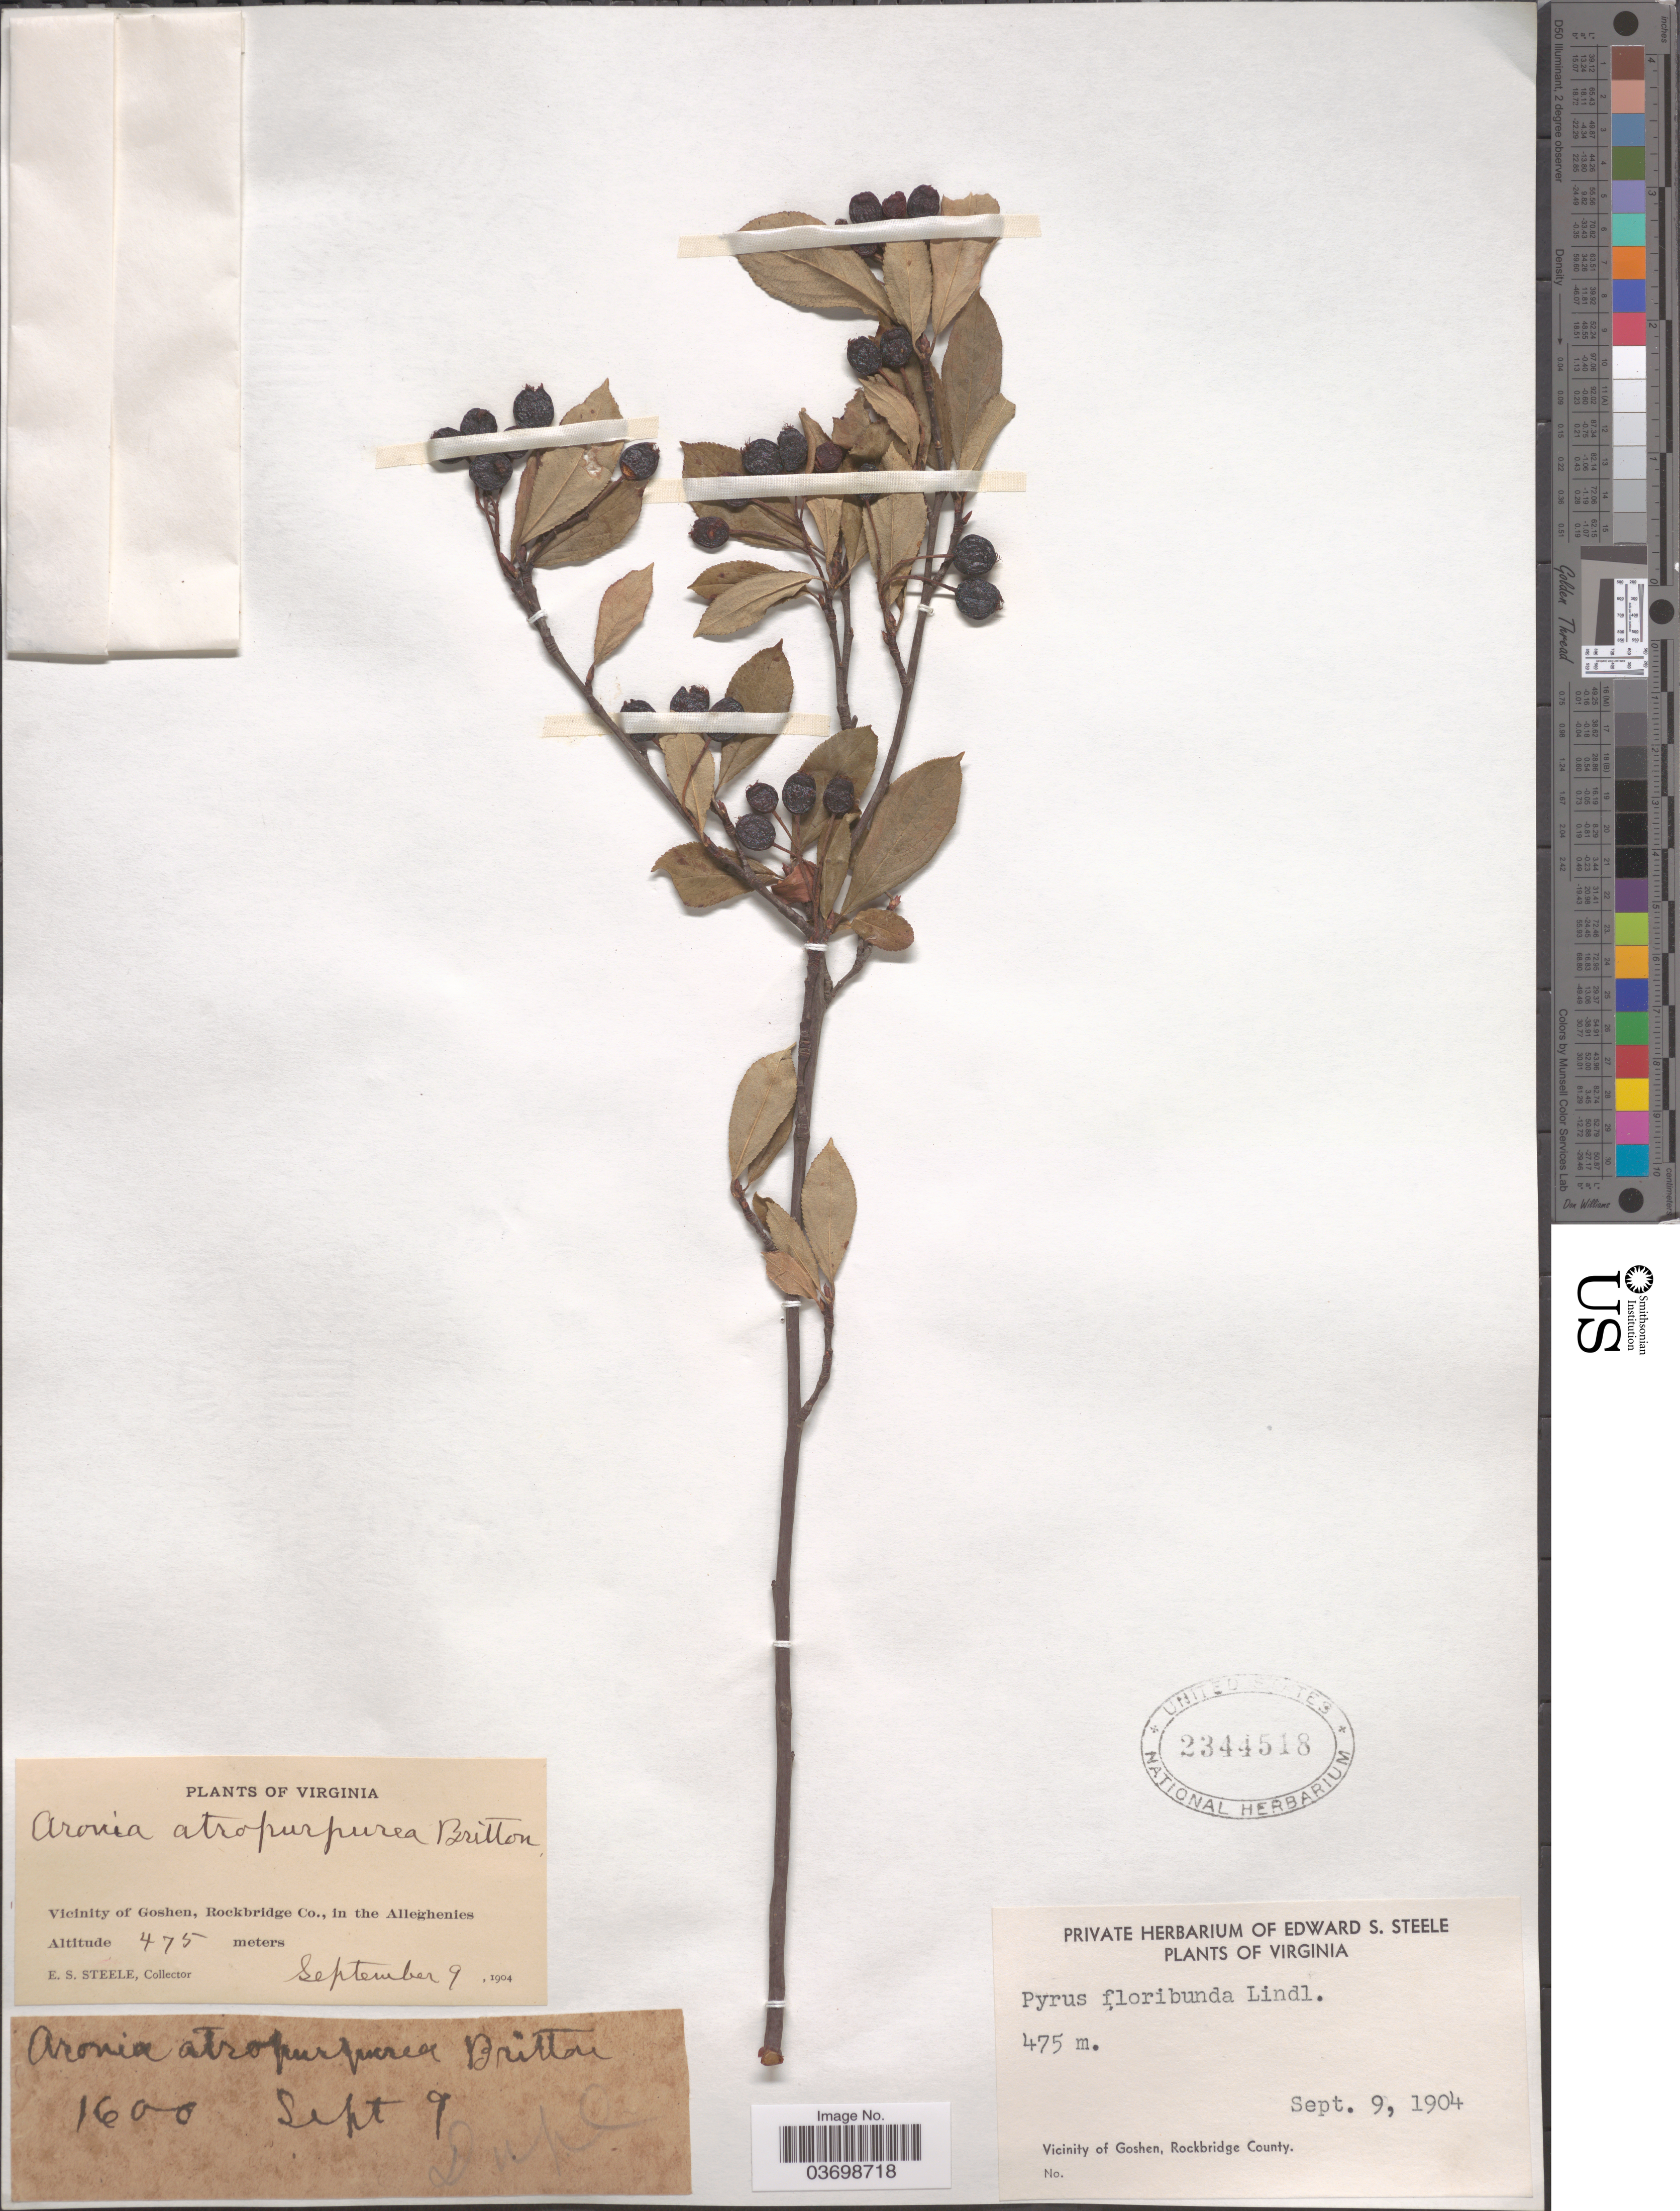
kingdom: Plantae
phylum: Tracheophyta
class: Magnoliopsida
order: Rosales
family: Rosaceae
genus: Aronia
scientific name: Aronia x prunifolia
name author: (Marshall) Rehder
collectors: E. Steele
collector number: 1600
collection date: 1904-09-09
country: United States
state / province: Virginia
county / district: Rockbridge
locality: Vicinity of Goshen, Rockbridge County. In the Alleghenies.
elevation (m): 475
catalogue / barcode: US 2344518